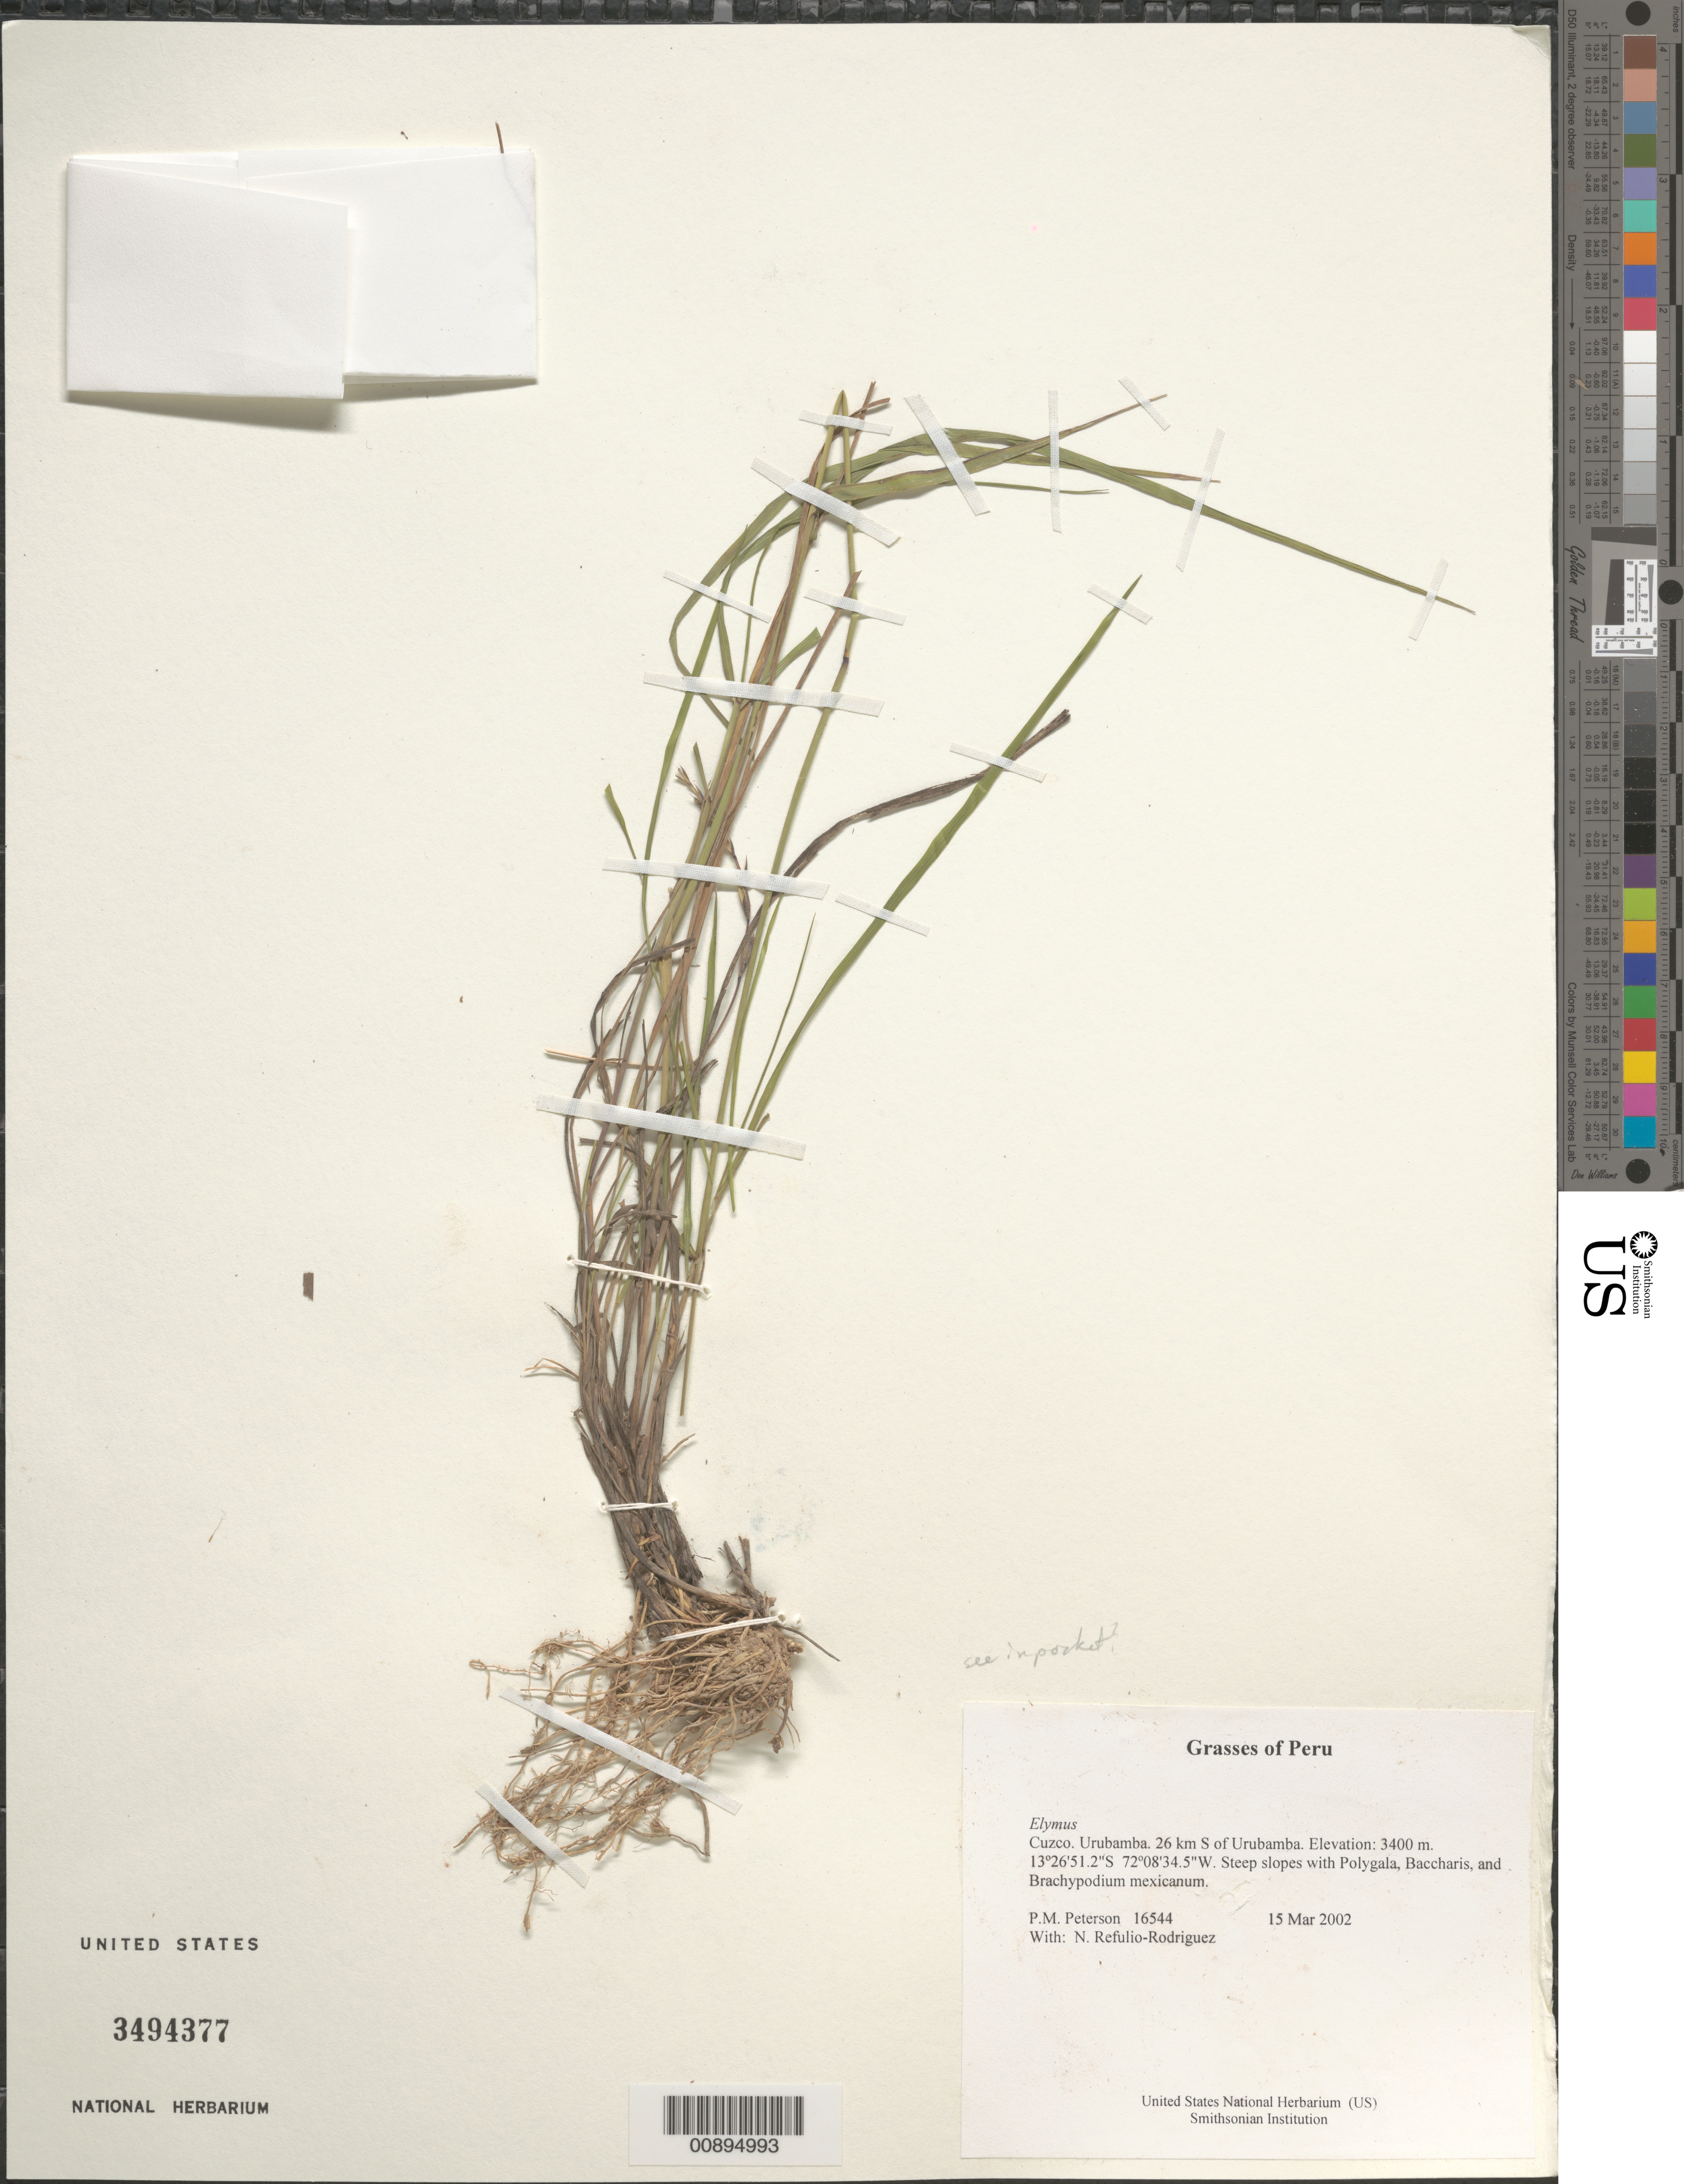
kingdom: Plantae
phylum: Tracheophyta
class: Liliopsida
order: Poales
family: Poaceae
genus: Elymus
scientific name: Elymus sp.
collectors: P. M. Peterson & N. Refulio-Rodríguez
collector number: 16544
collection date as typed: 15 Mar 2002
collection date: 2002-03-15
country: Peru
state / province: Cusco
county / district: Urubamba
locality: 26 km S of Urubamba.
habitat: Steep slopes with ~Polygala, Baccharis, and Brachypodium mexicanum~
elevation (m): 3400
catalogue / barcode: US 3494377